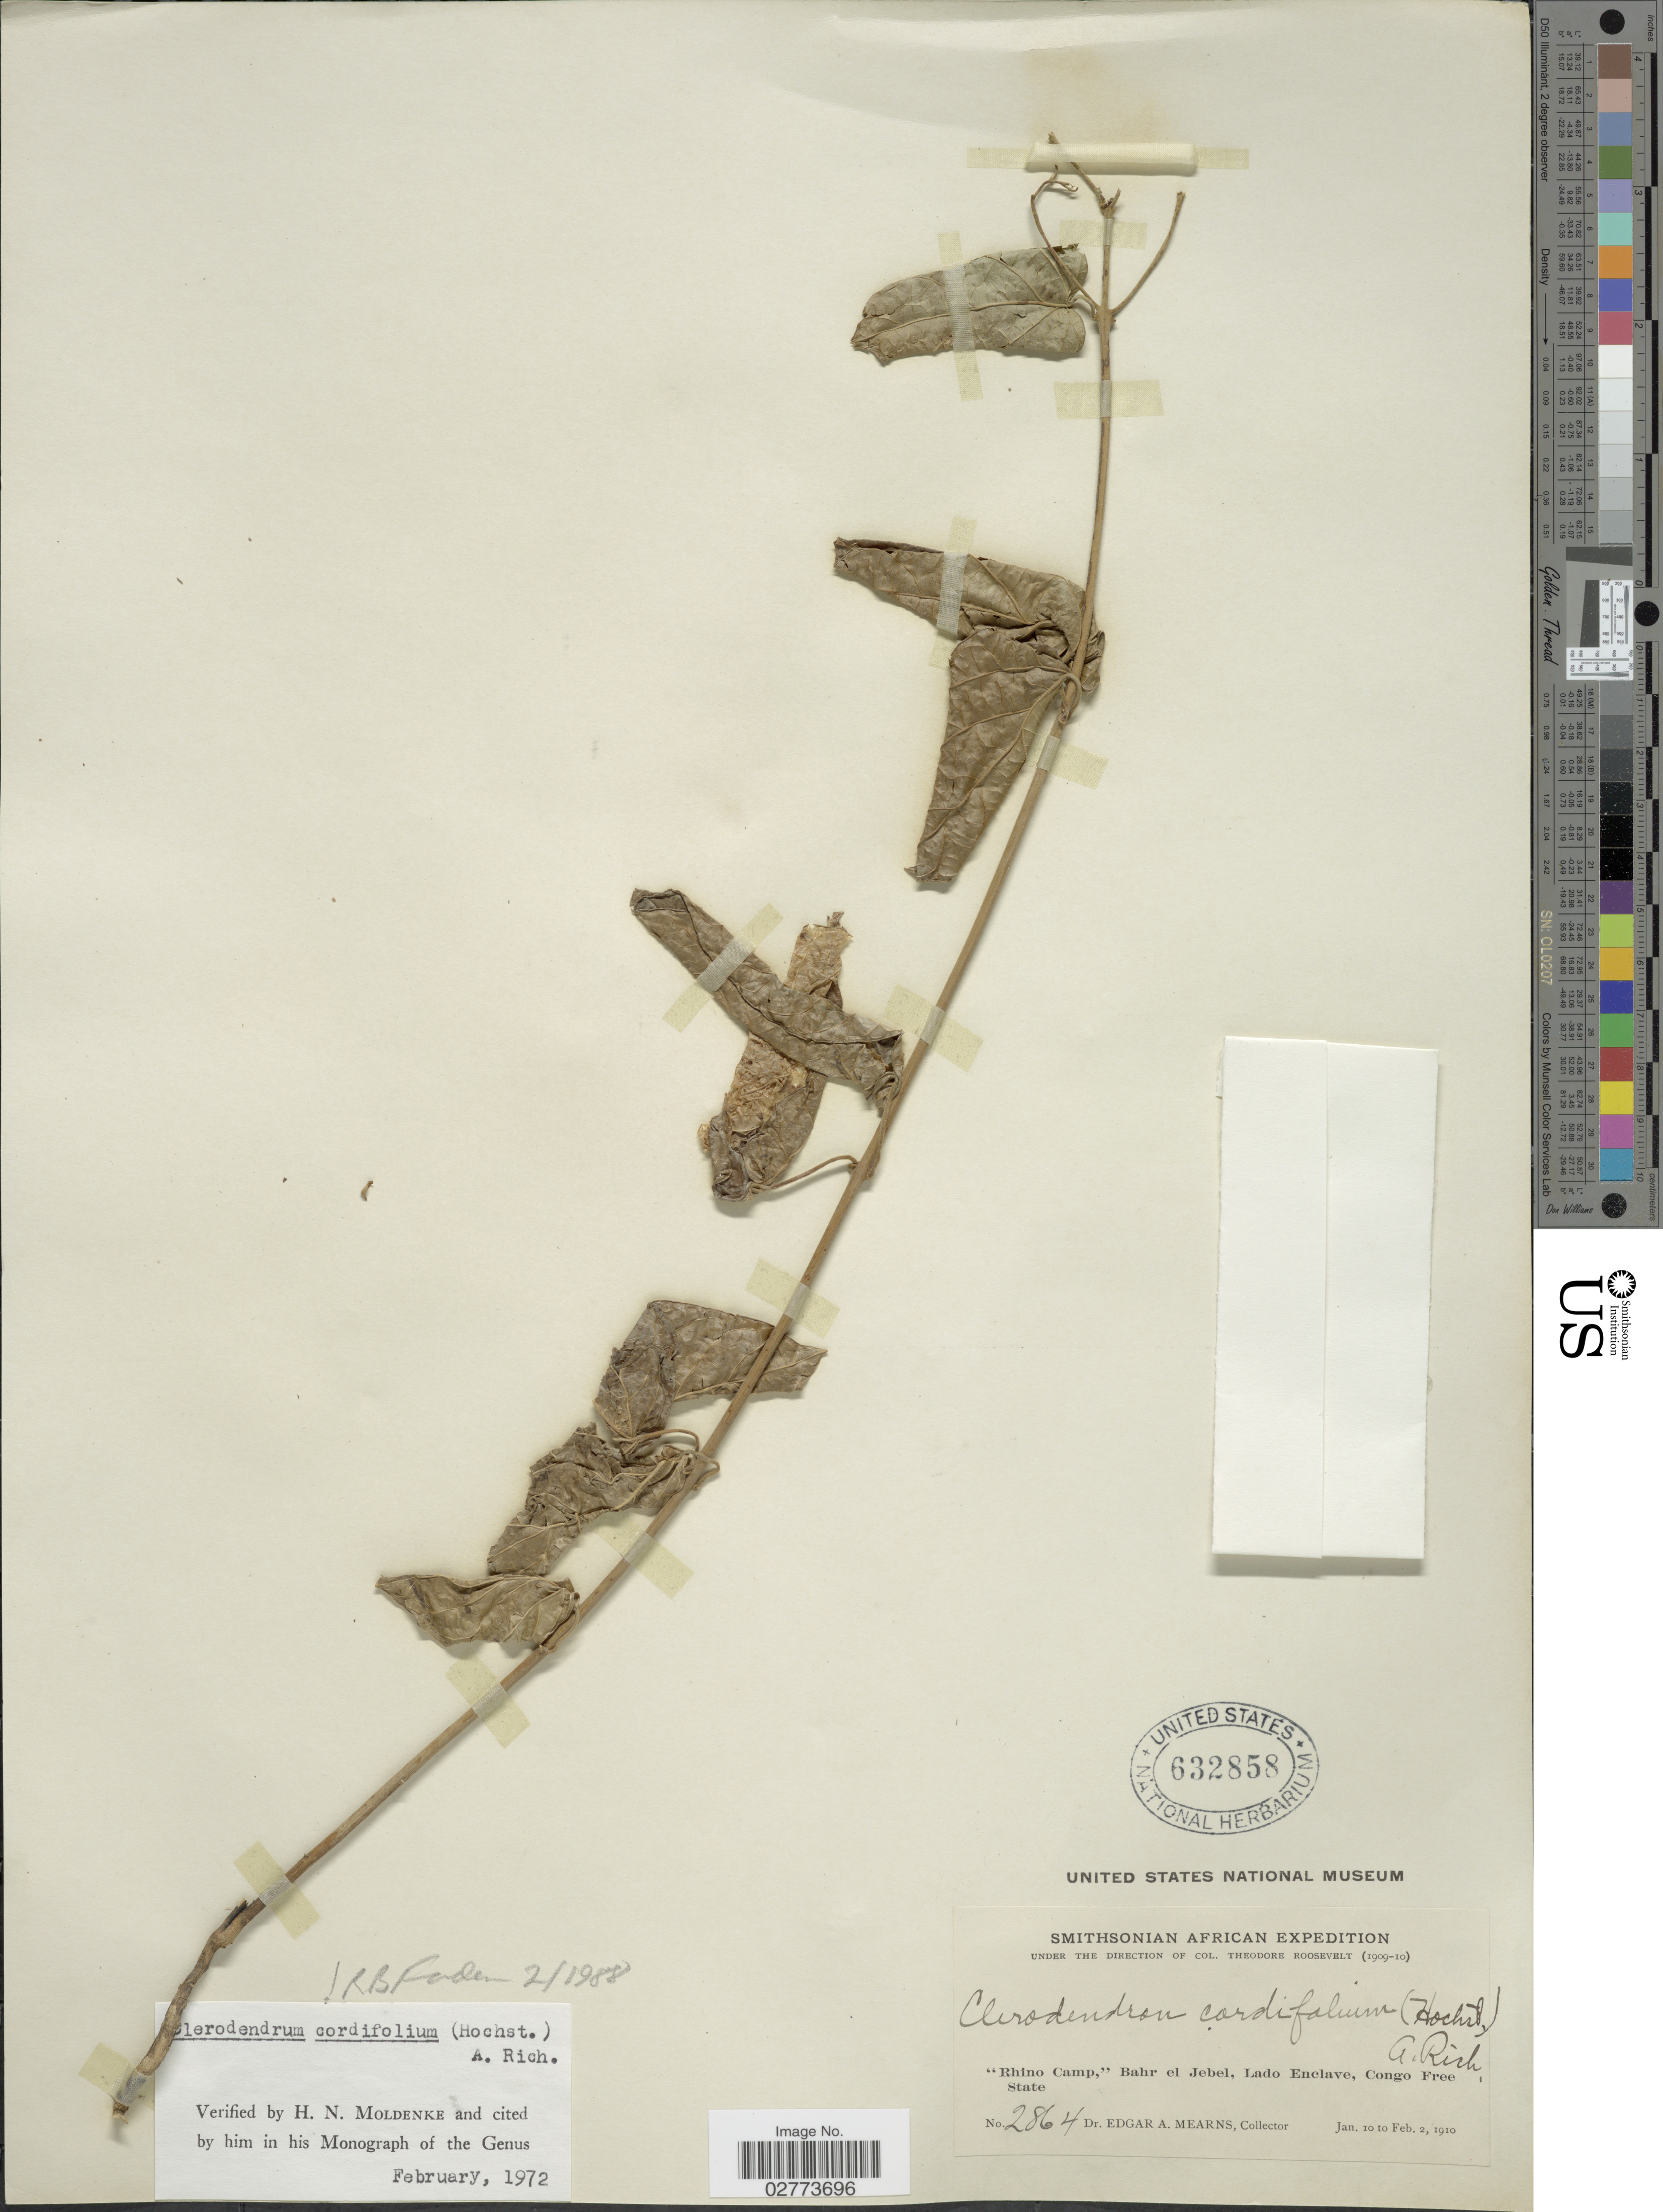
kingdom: Plantae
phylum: Tracheophyta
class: Magnoliopsida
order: Lamiales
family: Lamiaceae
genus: Clerodendrum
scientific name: Clerodendrum cordifolium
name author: (Hochst.) A. Rich.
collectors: E. A. Mearns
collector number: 2864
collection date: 1910-01-10/1910-02-02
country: Congo, Democratic Republic of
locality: Rhino Camp,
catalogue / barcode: US 632858